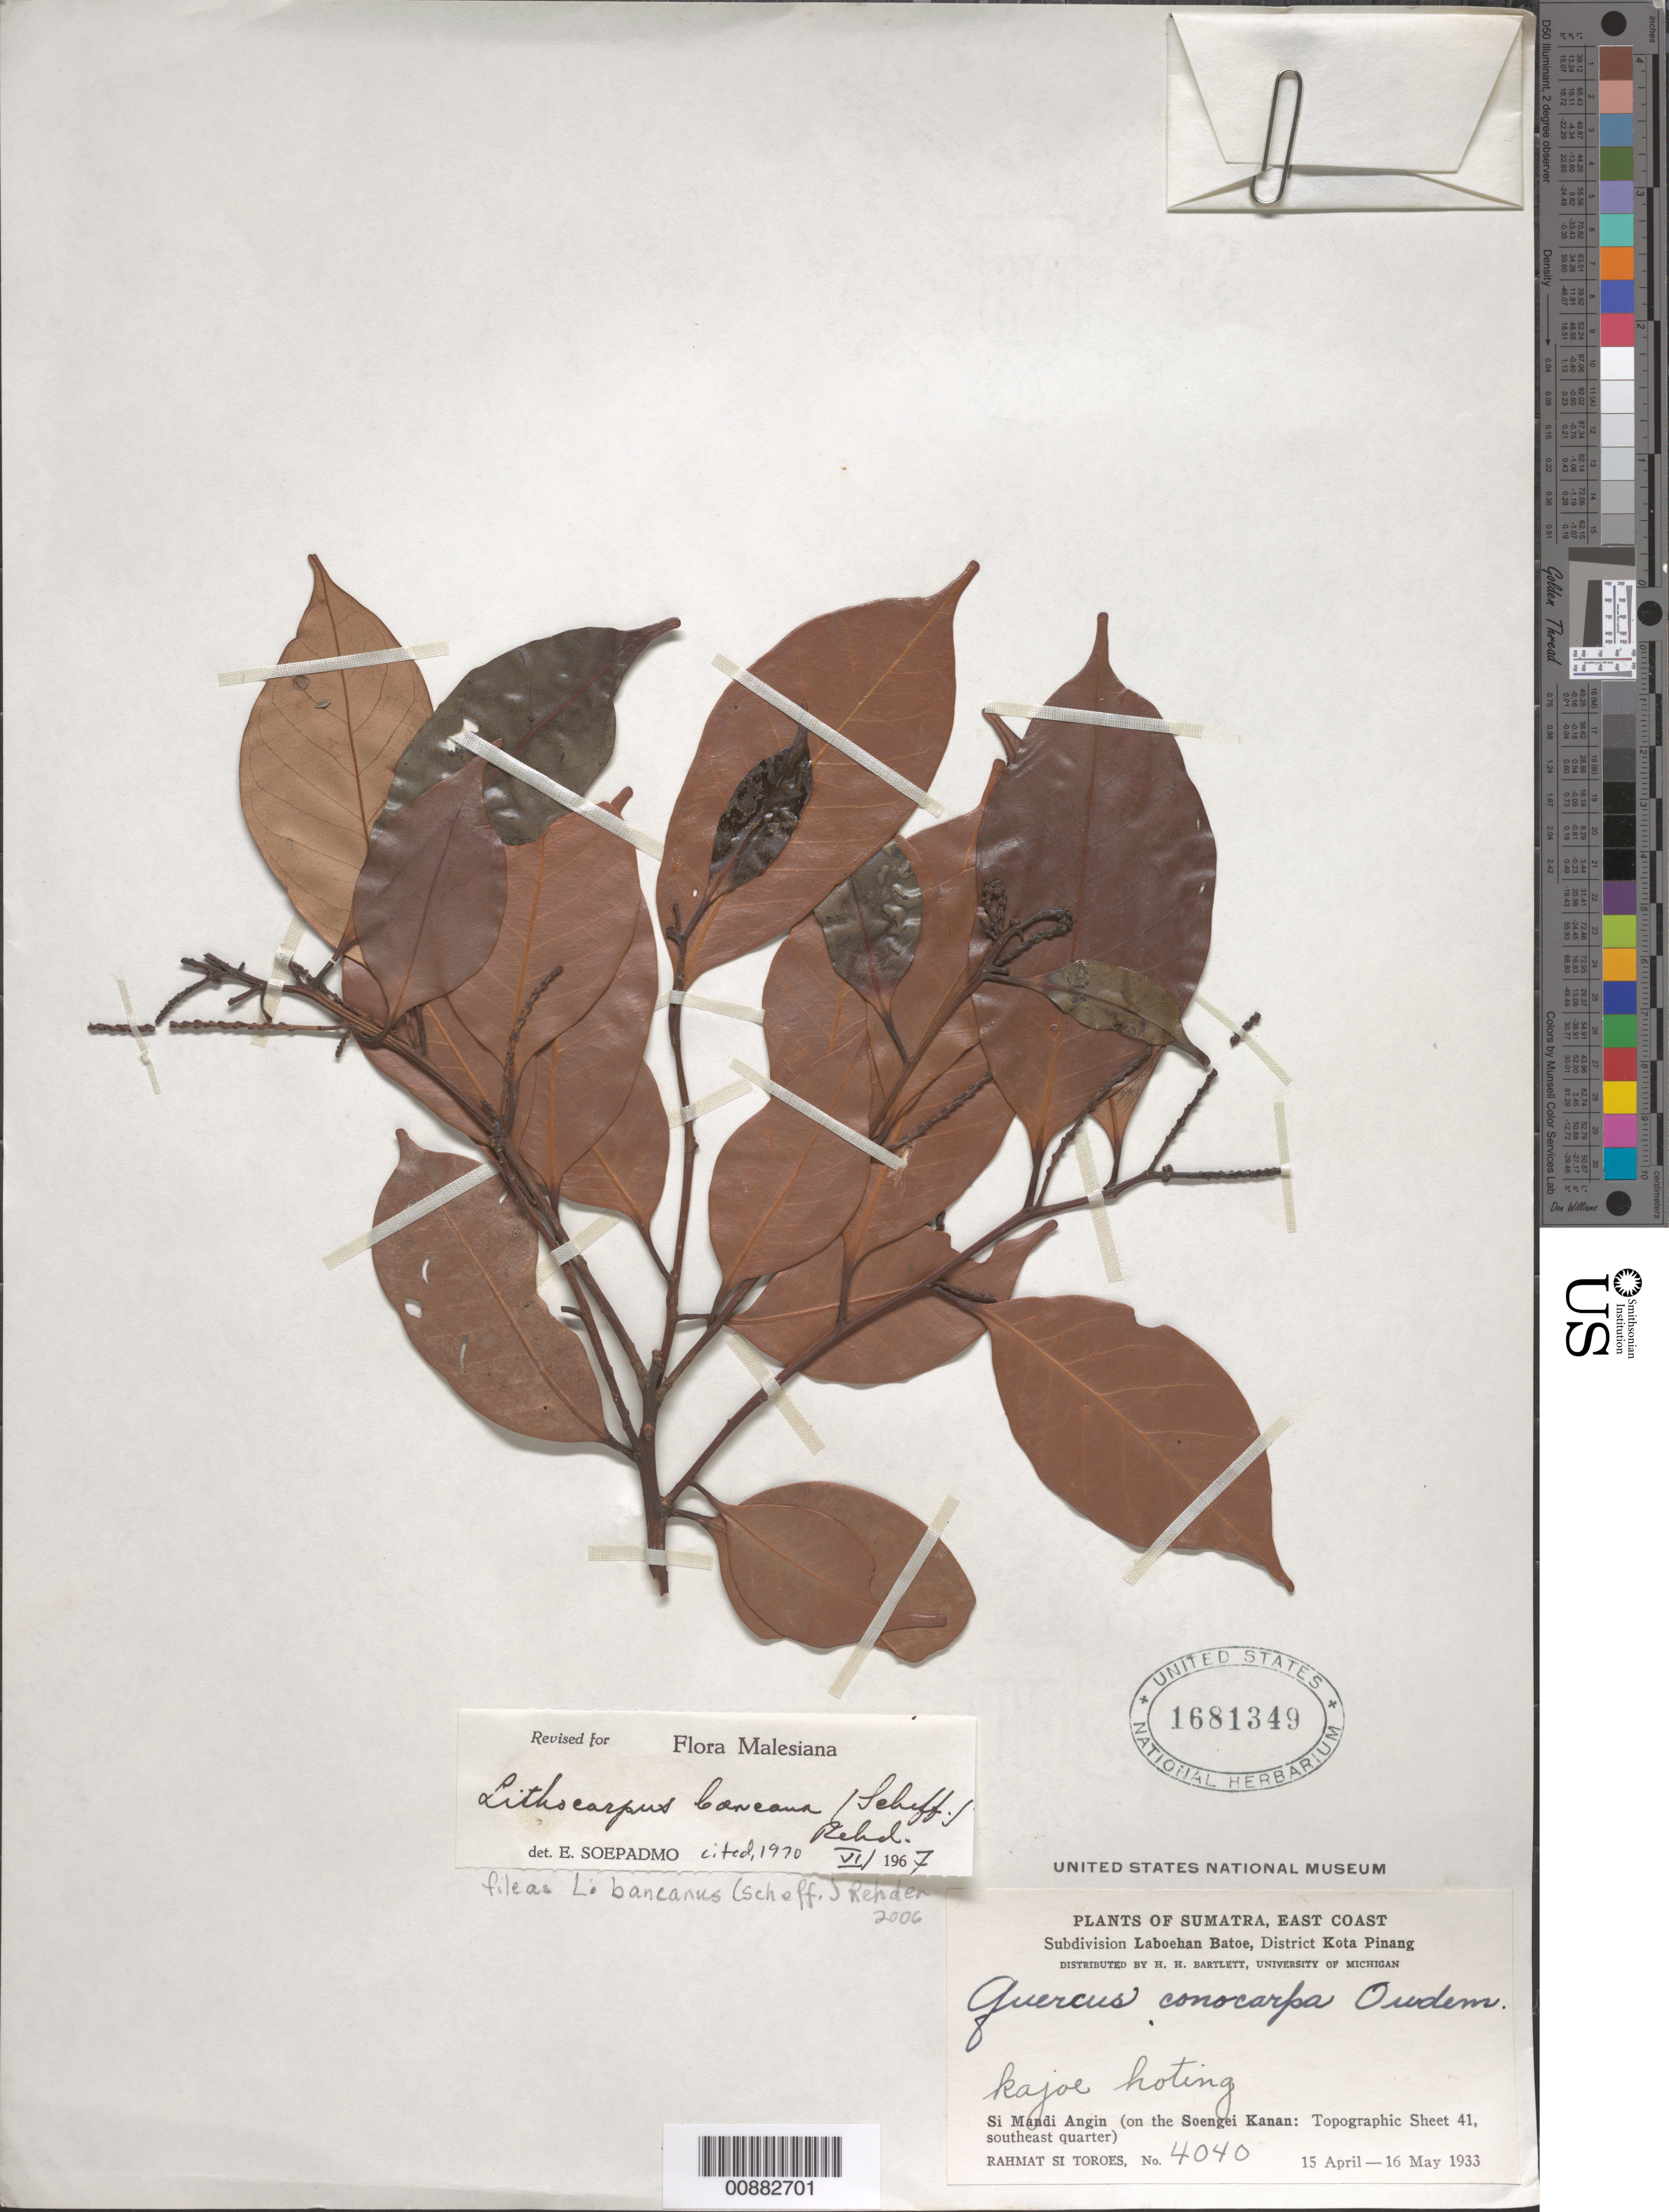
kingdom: Plantae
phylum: Tracheophyta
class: Magnoliopsida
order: Fagales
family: Fagaceae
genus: Lithocarpus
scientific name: Lithocarpus bancanus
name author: (Scheff.) Rehder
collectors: Rahmat Si Boeea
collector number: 4040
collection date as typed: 15 Apr 1933 to 16 May 1933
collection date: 1933-04-15/1933-05-16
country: Indonesia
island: Sumatra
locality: Kota Pinang district, Laboehan Batoe subdivision, E coast, Si Mandi Angin (on the Soengei Kanan: topographic sheet 41, southeast quarter)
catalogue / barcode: US 1681349